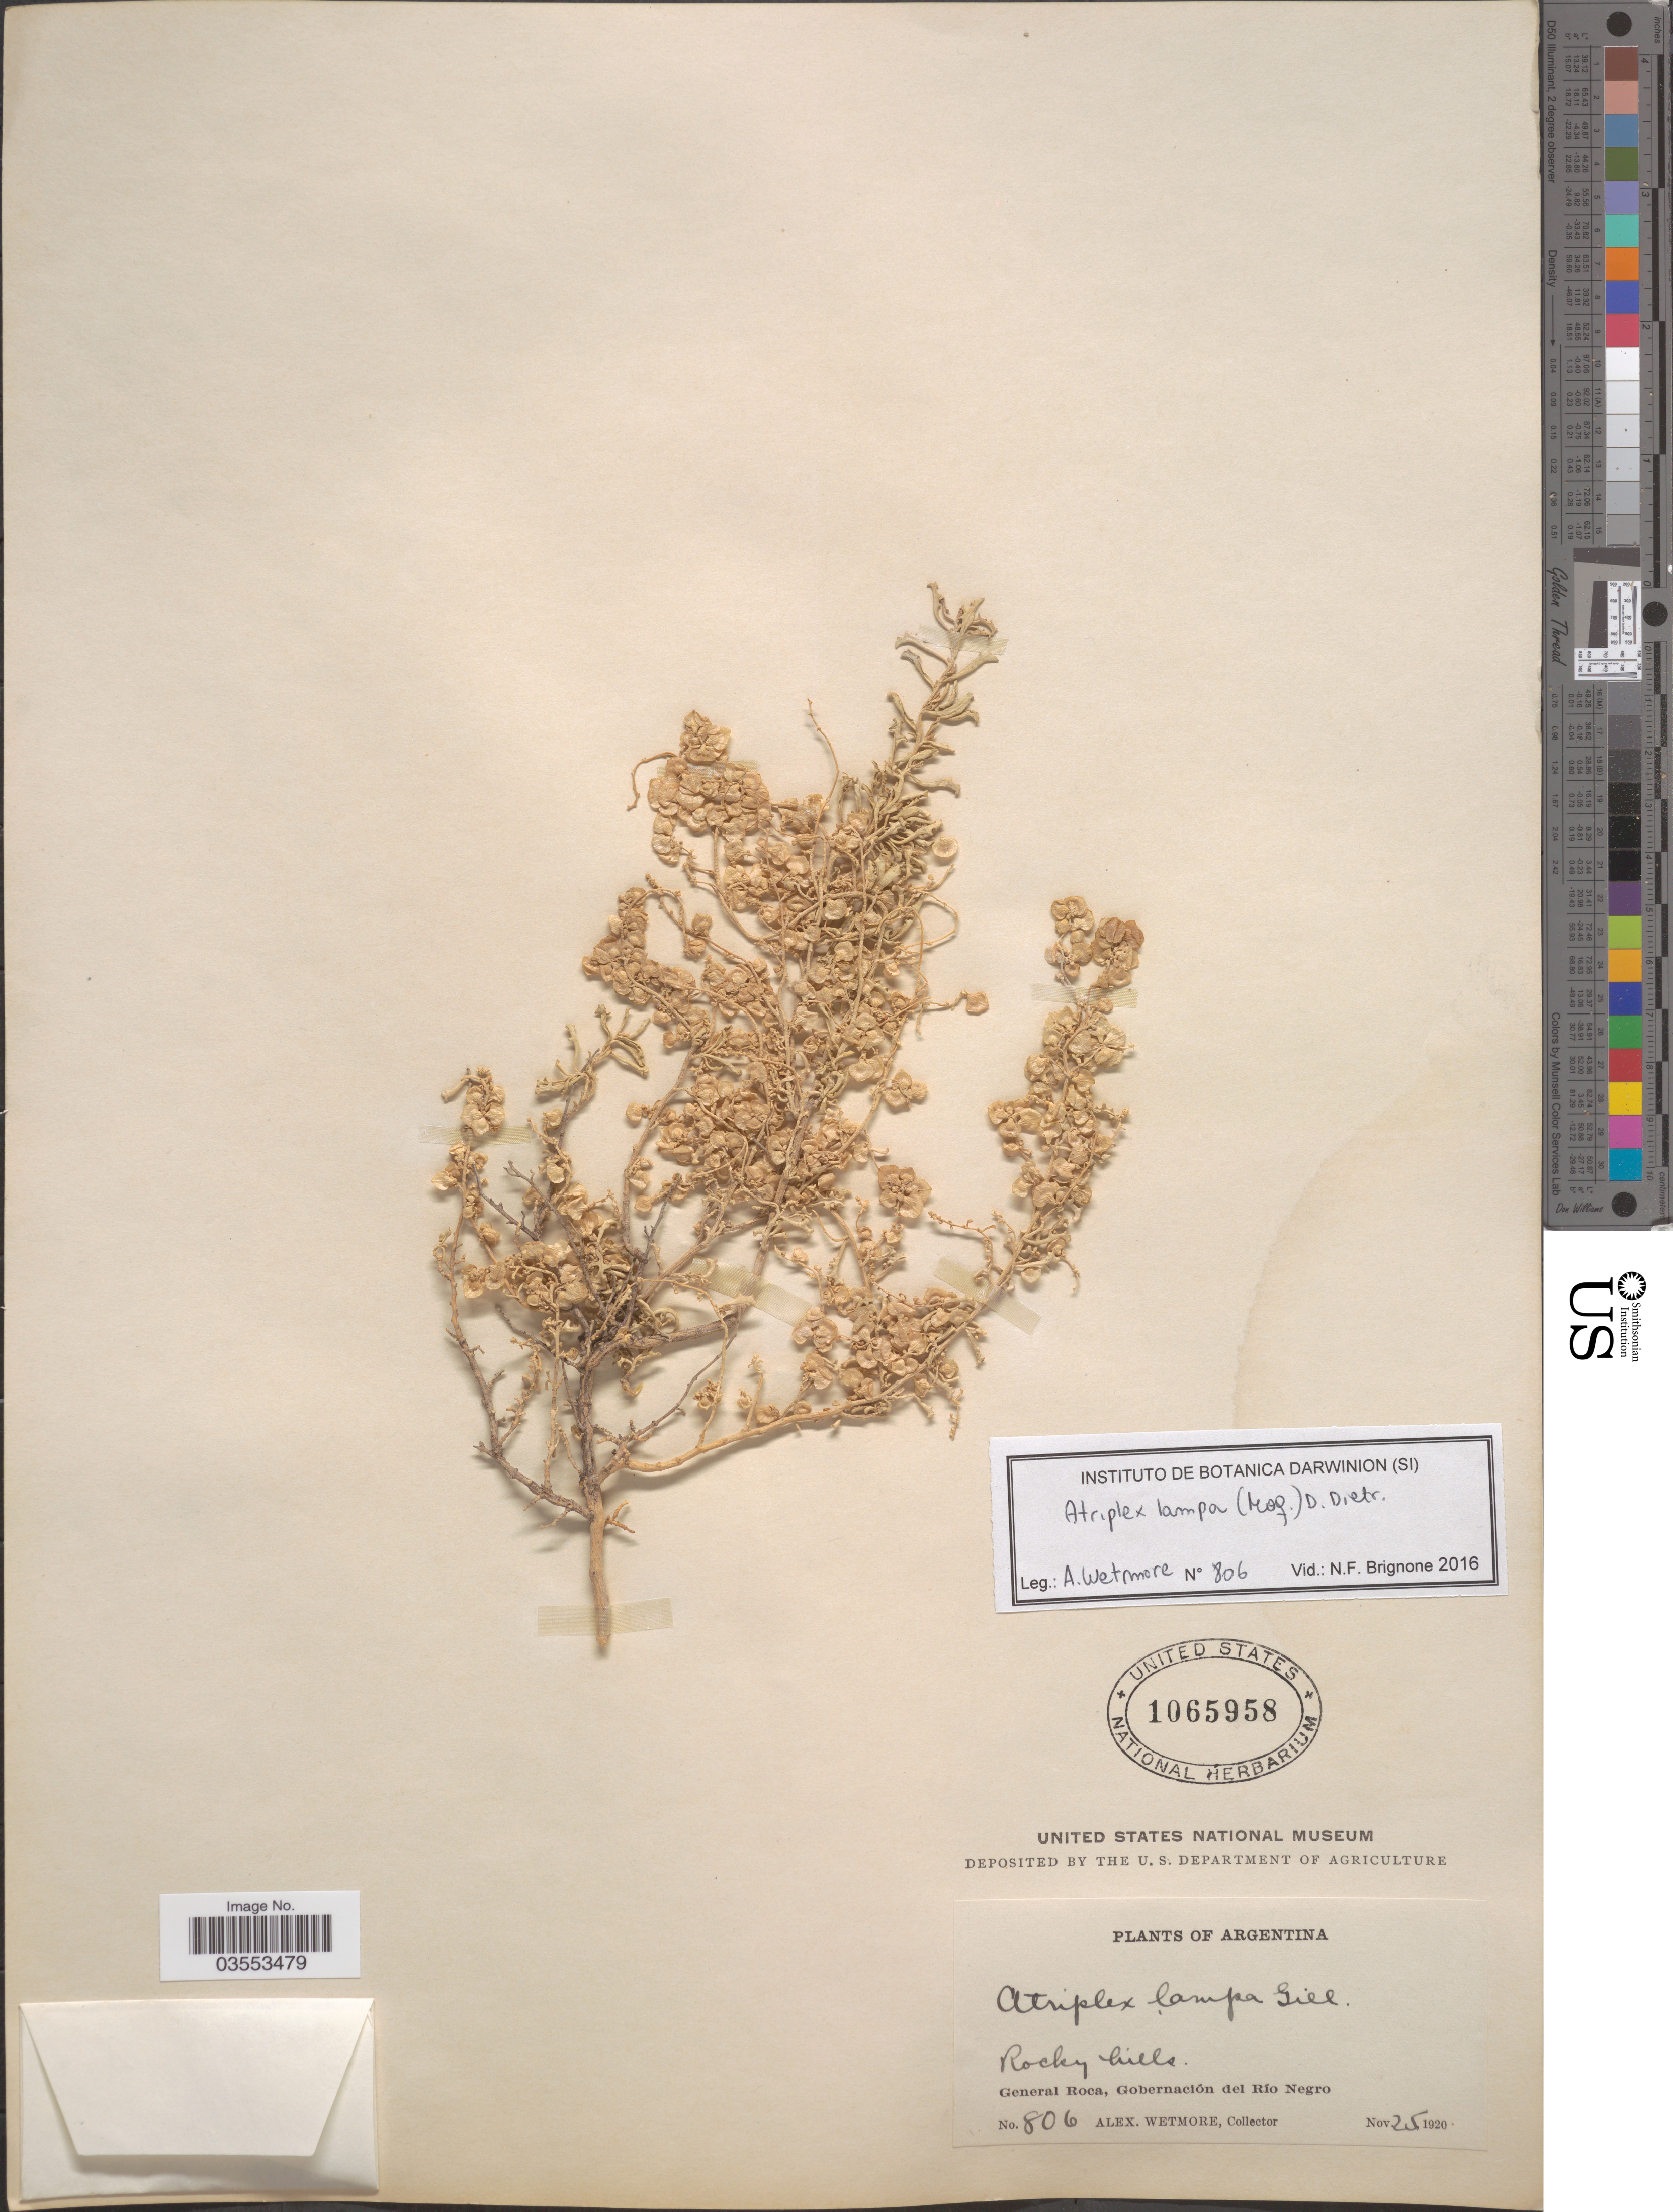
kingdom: Plantae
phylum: Tracheophyta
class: Magnoliopsida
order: Caryophyllales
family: Amaranthaceae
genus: Atriplex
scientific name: Atriplex lampa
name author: (Moq.) Gillies ex D. Dietr.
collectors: A. Wetmore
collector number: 806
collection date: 1920-11-25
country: Argentina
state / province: Rio Negro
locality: Rocky hills. General Roca, Gobernación del Río Negro.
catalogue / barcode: US 1065958